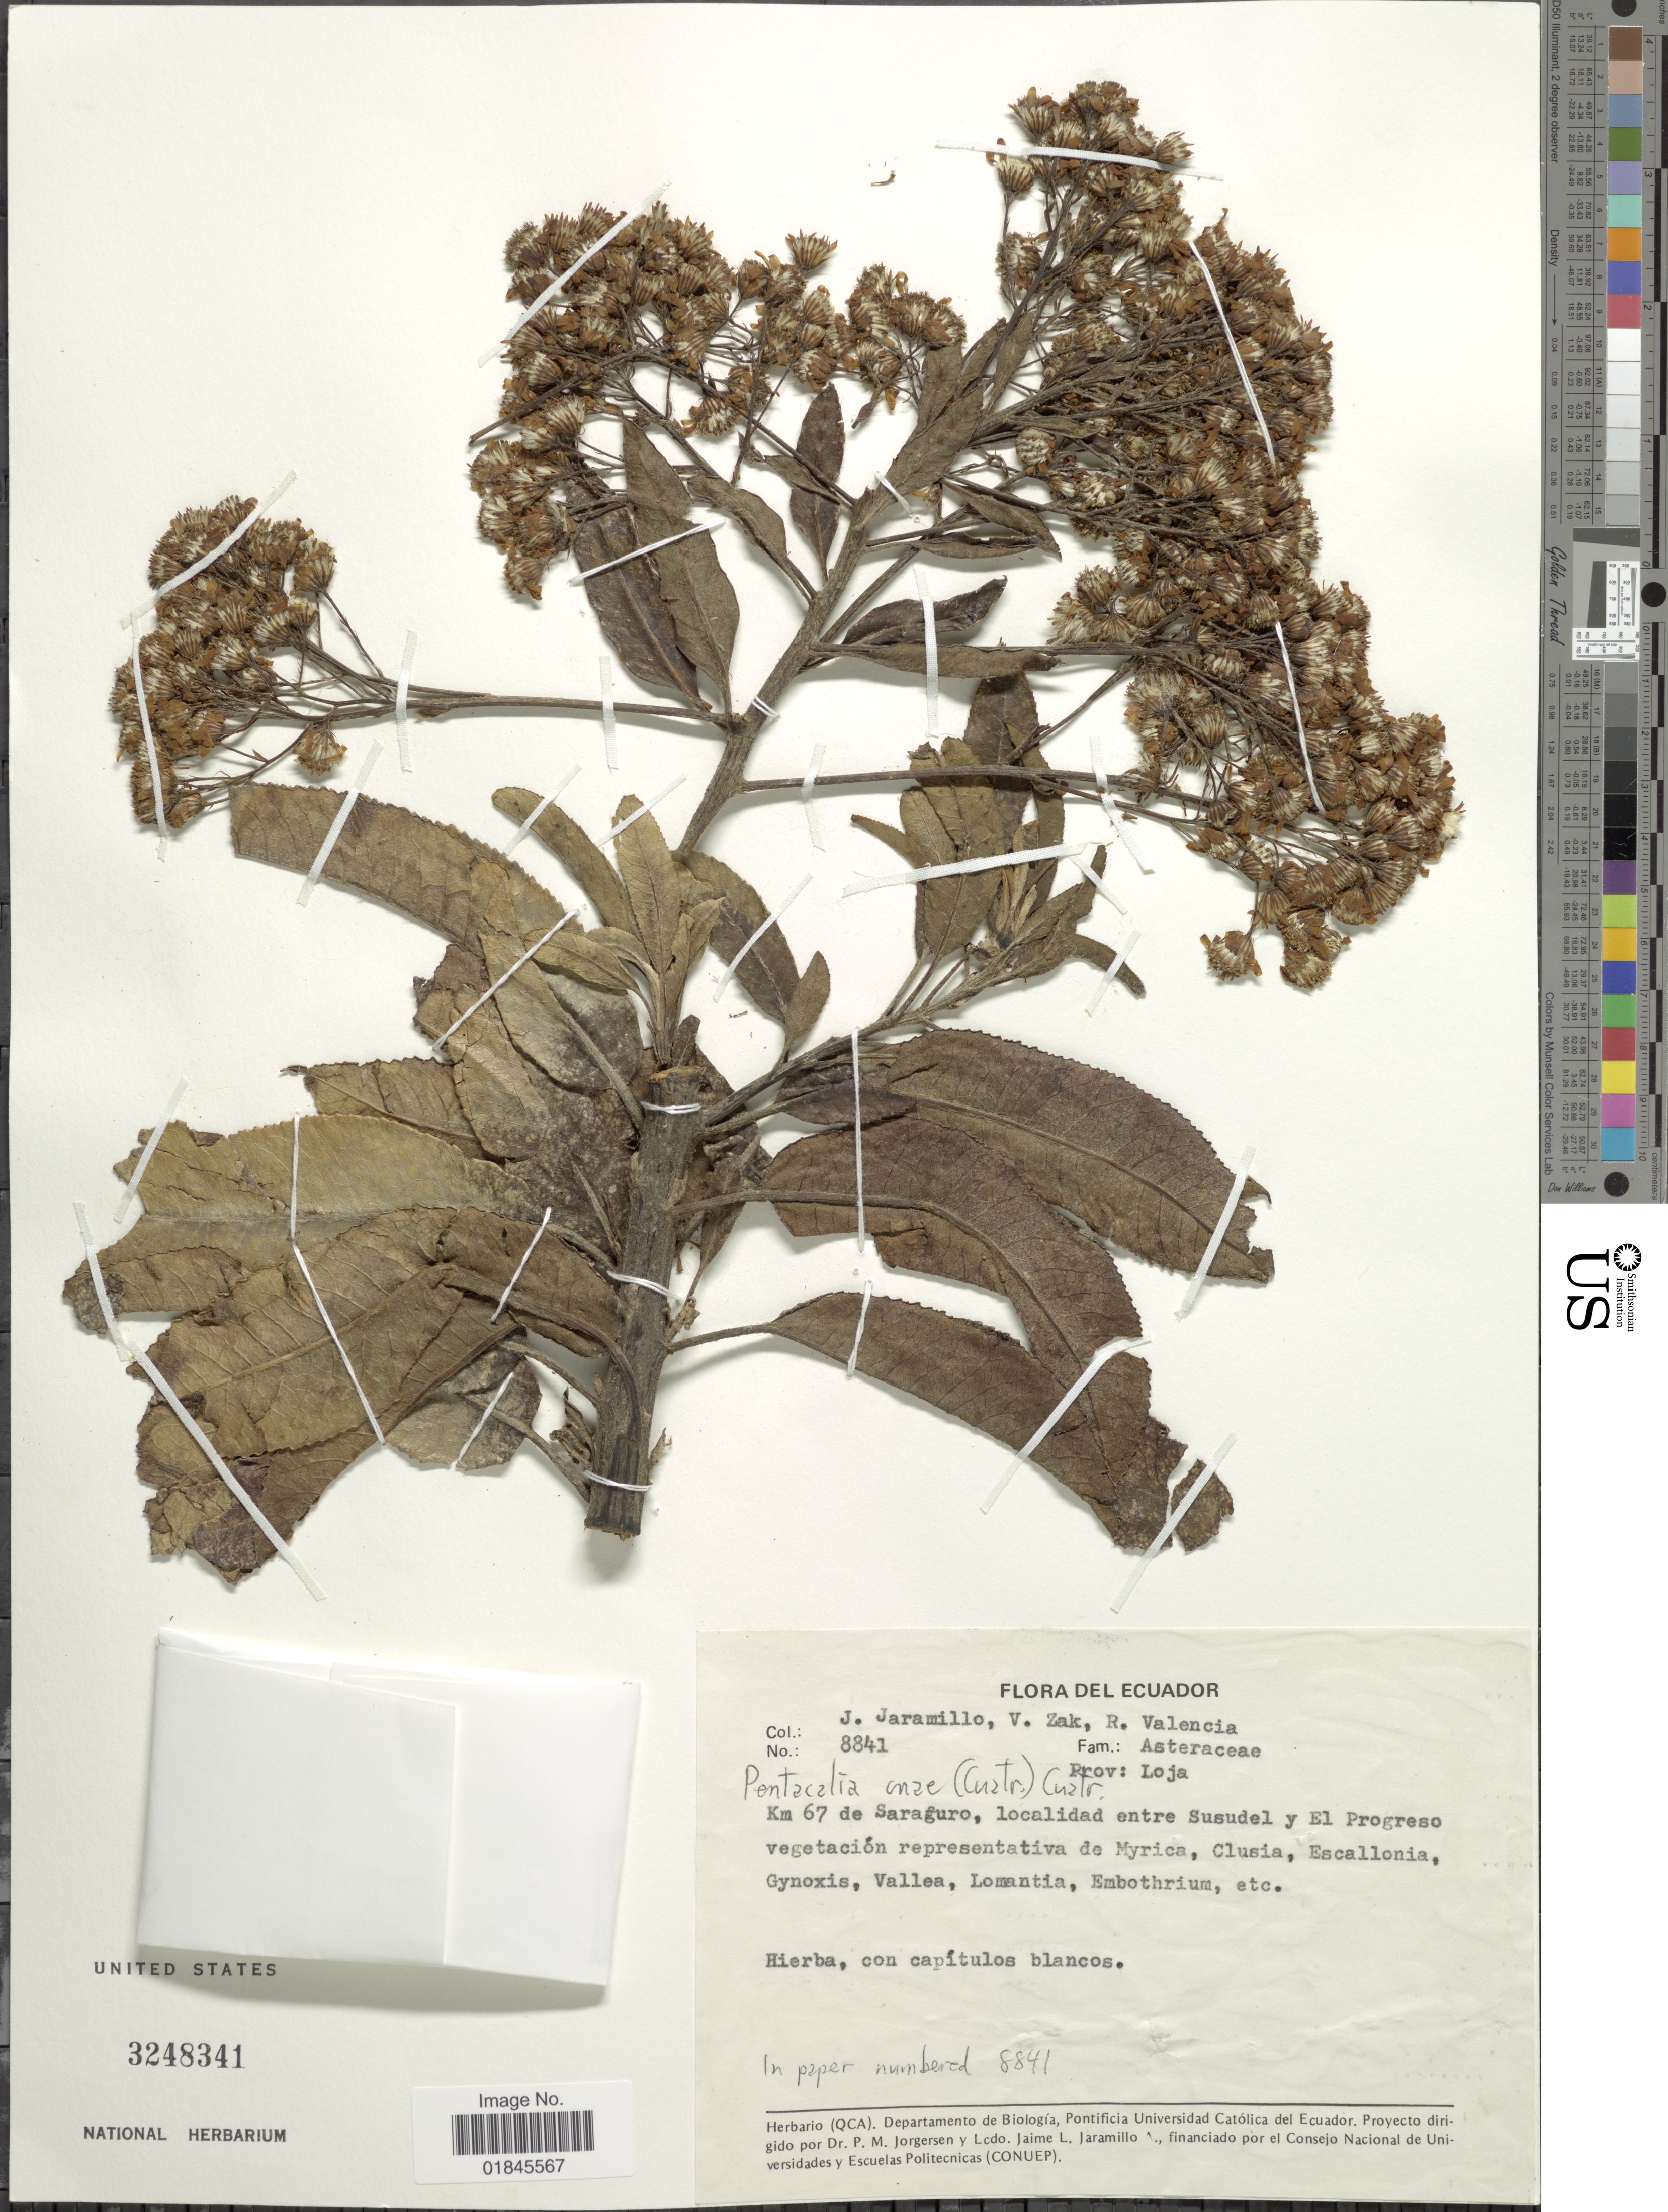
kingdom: Plantae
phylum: Tracheophyta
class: Magnoliopsida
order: Asterales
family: Asteraceae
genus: Pentacalia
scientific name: Pentacalia onae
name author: (Cuatrec.) Cuatrec.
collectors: J. Jaramillo, V. Zak & R. Valencia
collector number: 8841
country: Ecuador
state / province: Loja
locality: Prov: Loja. Km 67 de Saraguro, localidad entre Susudel y Progreso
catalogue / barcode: US 3248341